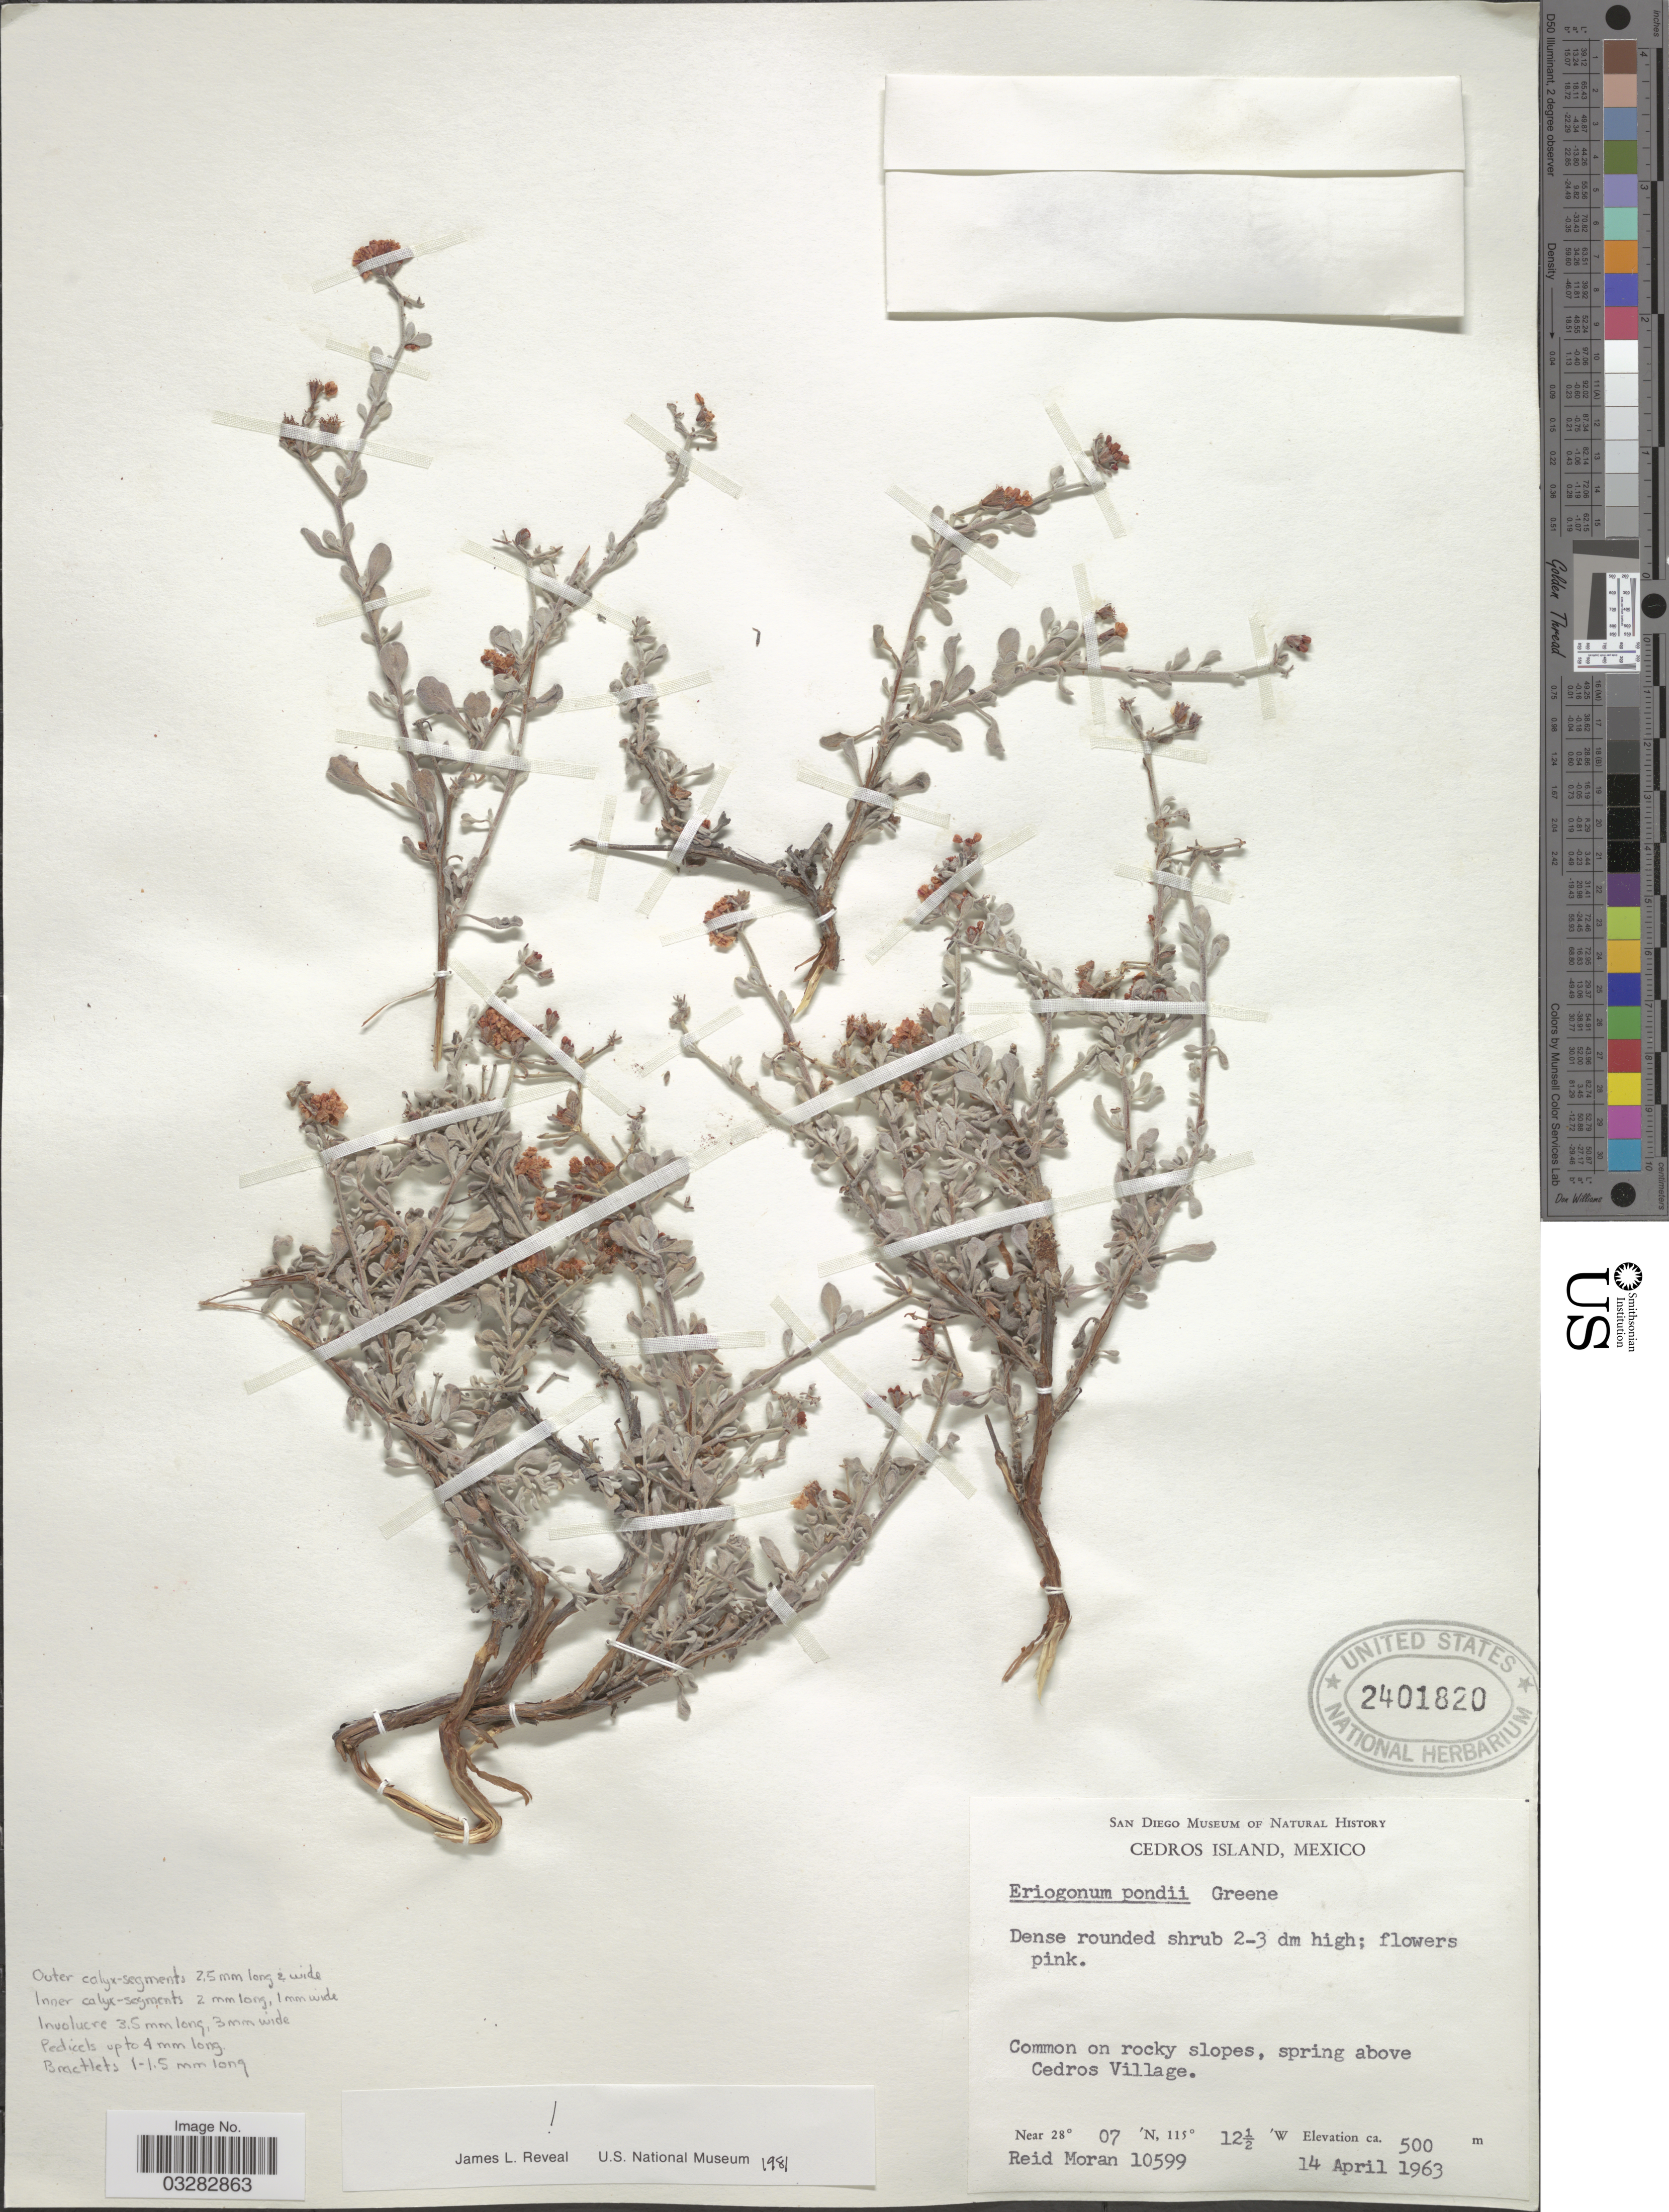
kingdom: Plantae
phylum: Tracheophyta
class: Magnoliopsida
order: Caryophyllales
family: Polygonaceae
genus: Eriogonum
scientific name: Eriogonum pondii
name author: Greene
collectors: R. V. Moran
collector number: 10599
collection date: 1963-04-14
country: Mexico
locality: Cedros Island. Spring above Cedros Village.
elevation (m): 500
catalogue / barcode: US 2401820